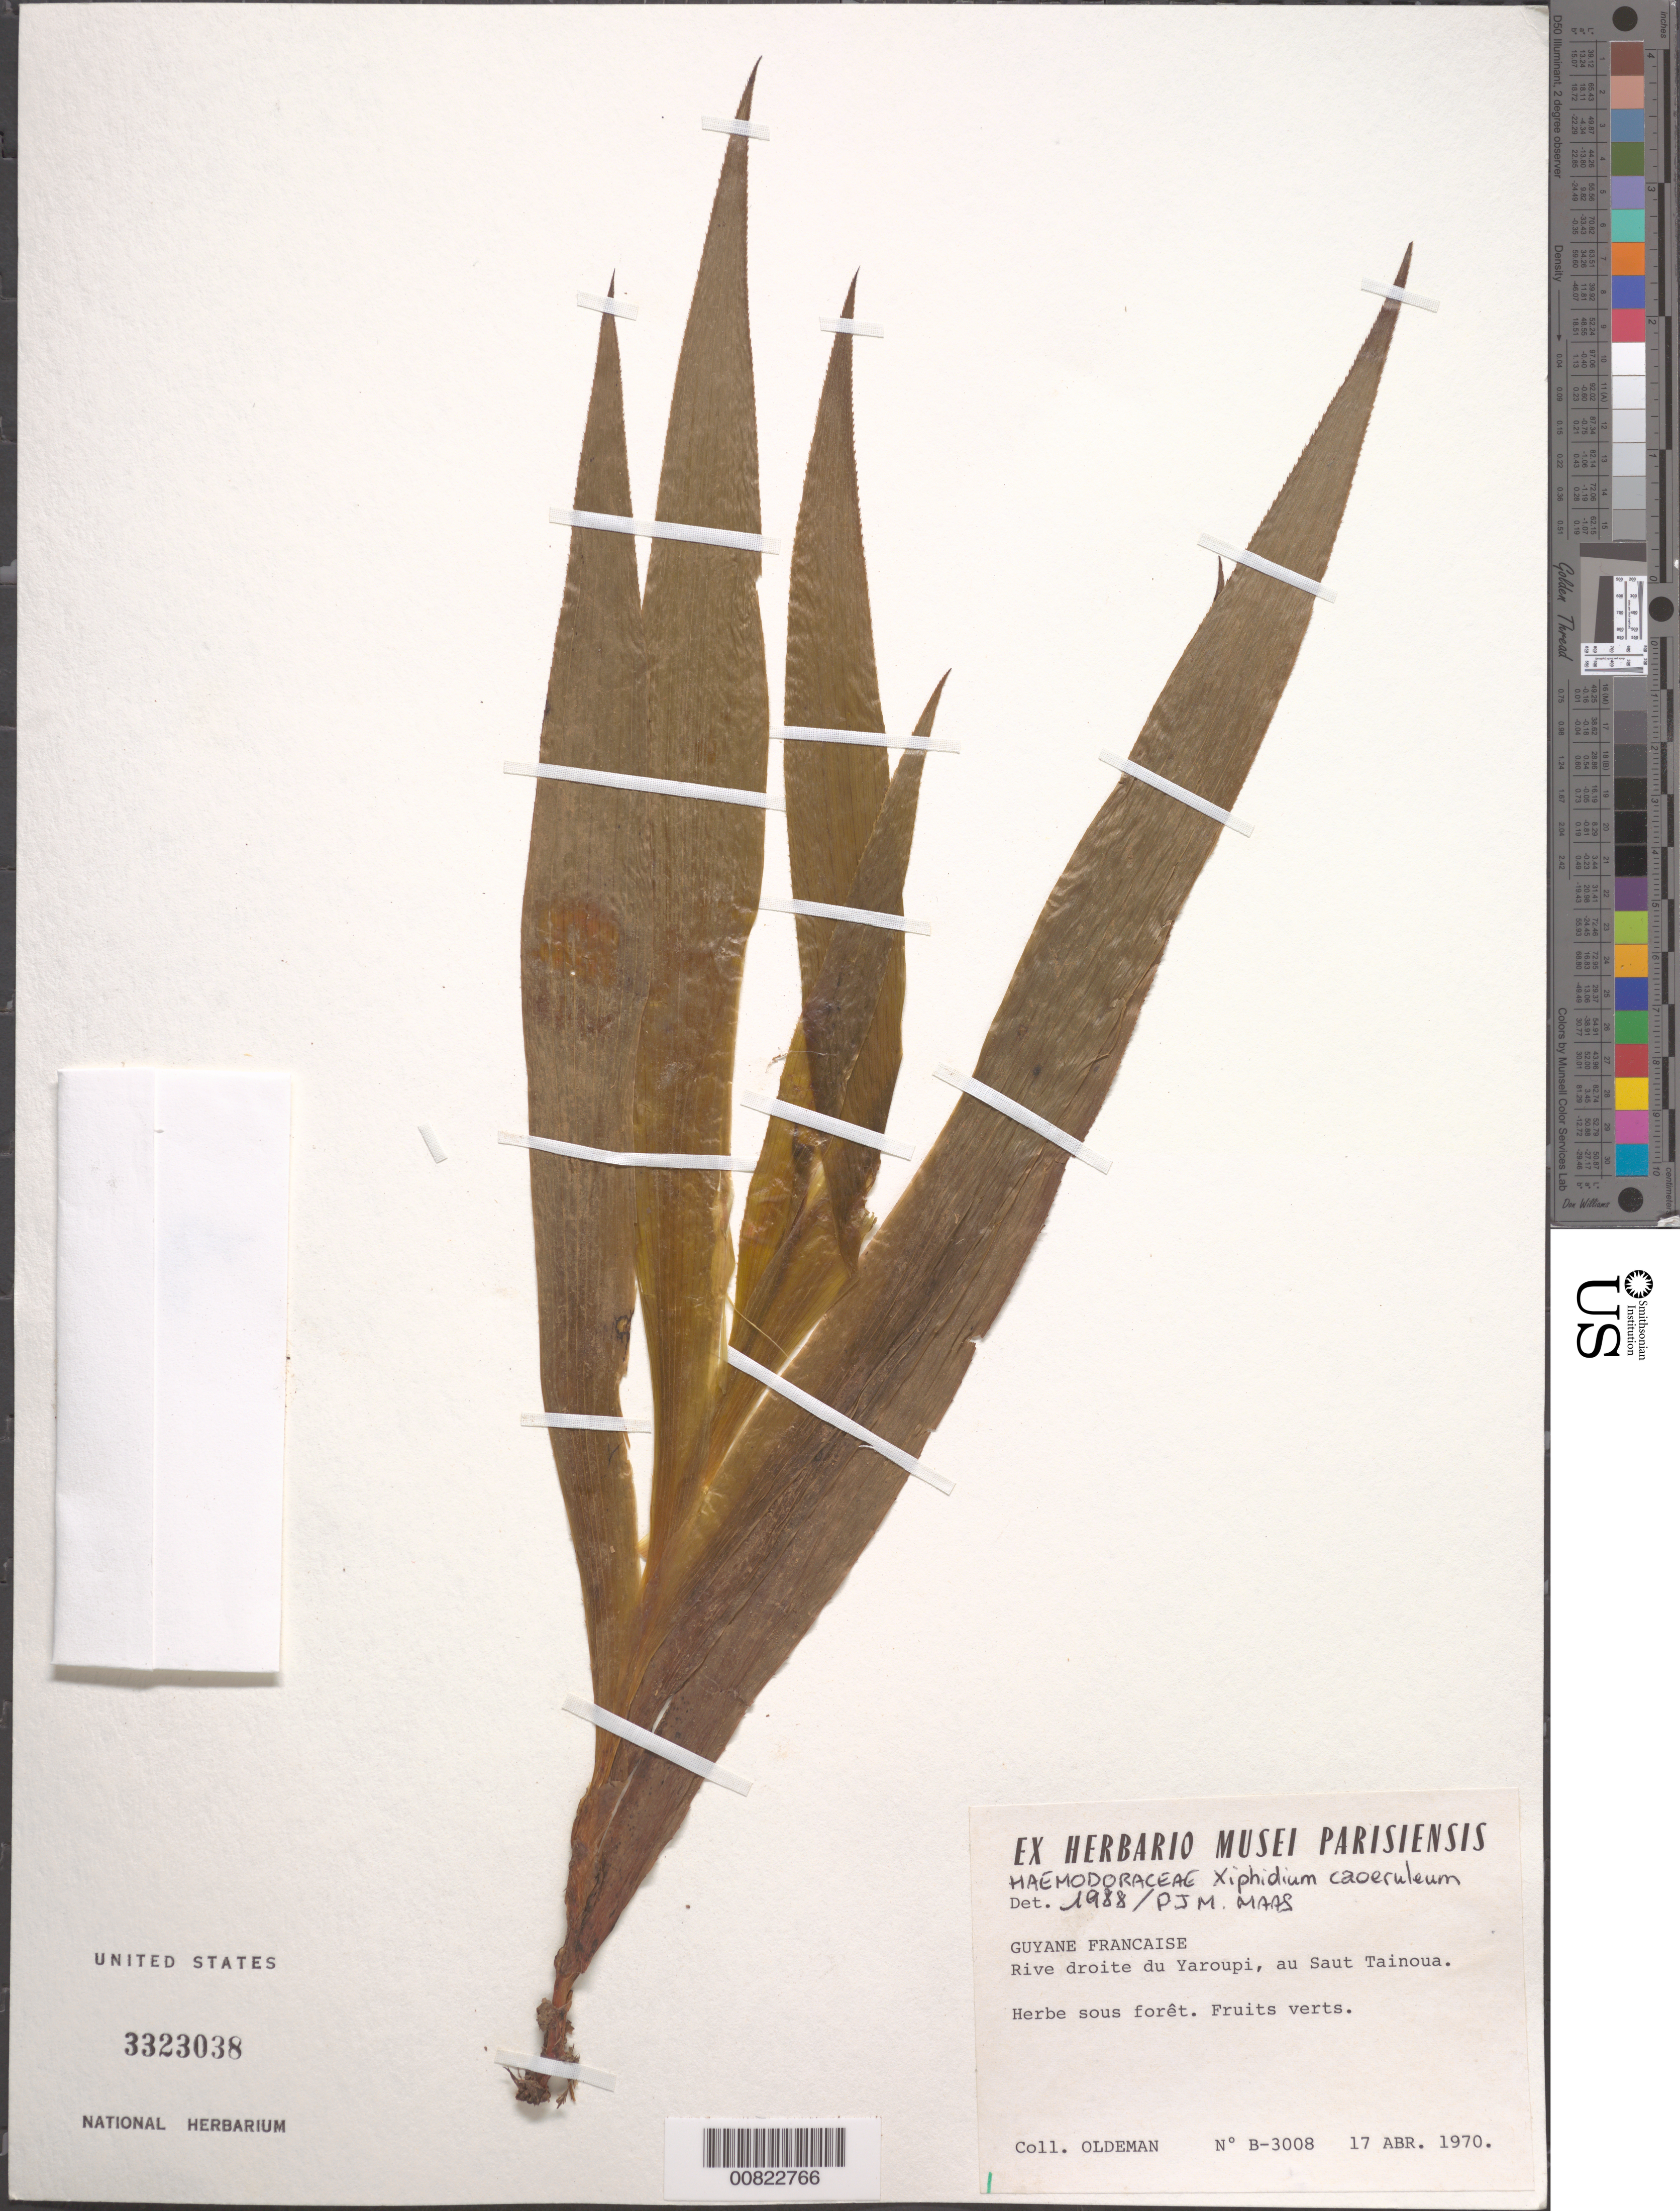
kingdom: Plantae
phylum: Tracheophyta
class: Liliopsida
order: Commelinales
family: Haemodoraceae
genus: Xiphidium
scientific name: Xiphidium caeruleum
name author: Aubl.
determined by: Maas, Paul J. M.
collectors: R. Oldeman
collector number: B 3008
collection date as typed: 17-Apr-70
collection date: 1970-04-17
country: French Guiana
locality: Rivière Yaroupi, au Saut Tainoua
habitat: Rive droite; sous forêt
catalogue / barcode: US 3323038